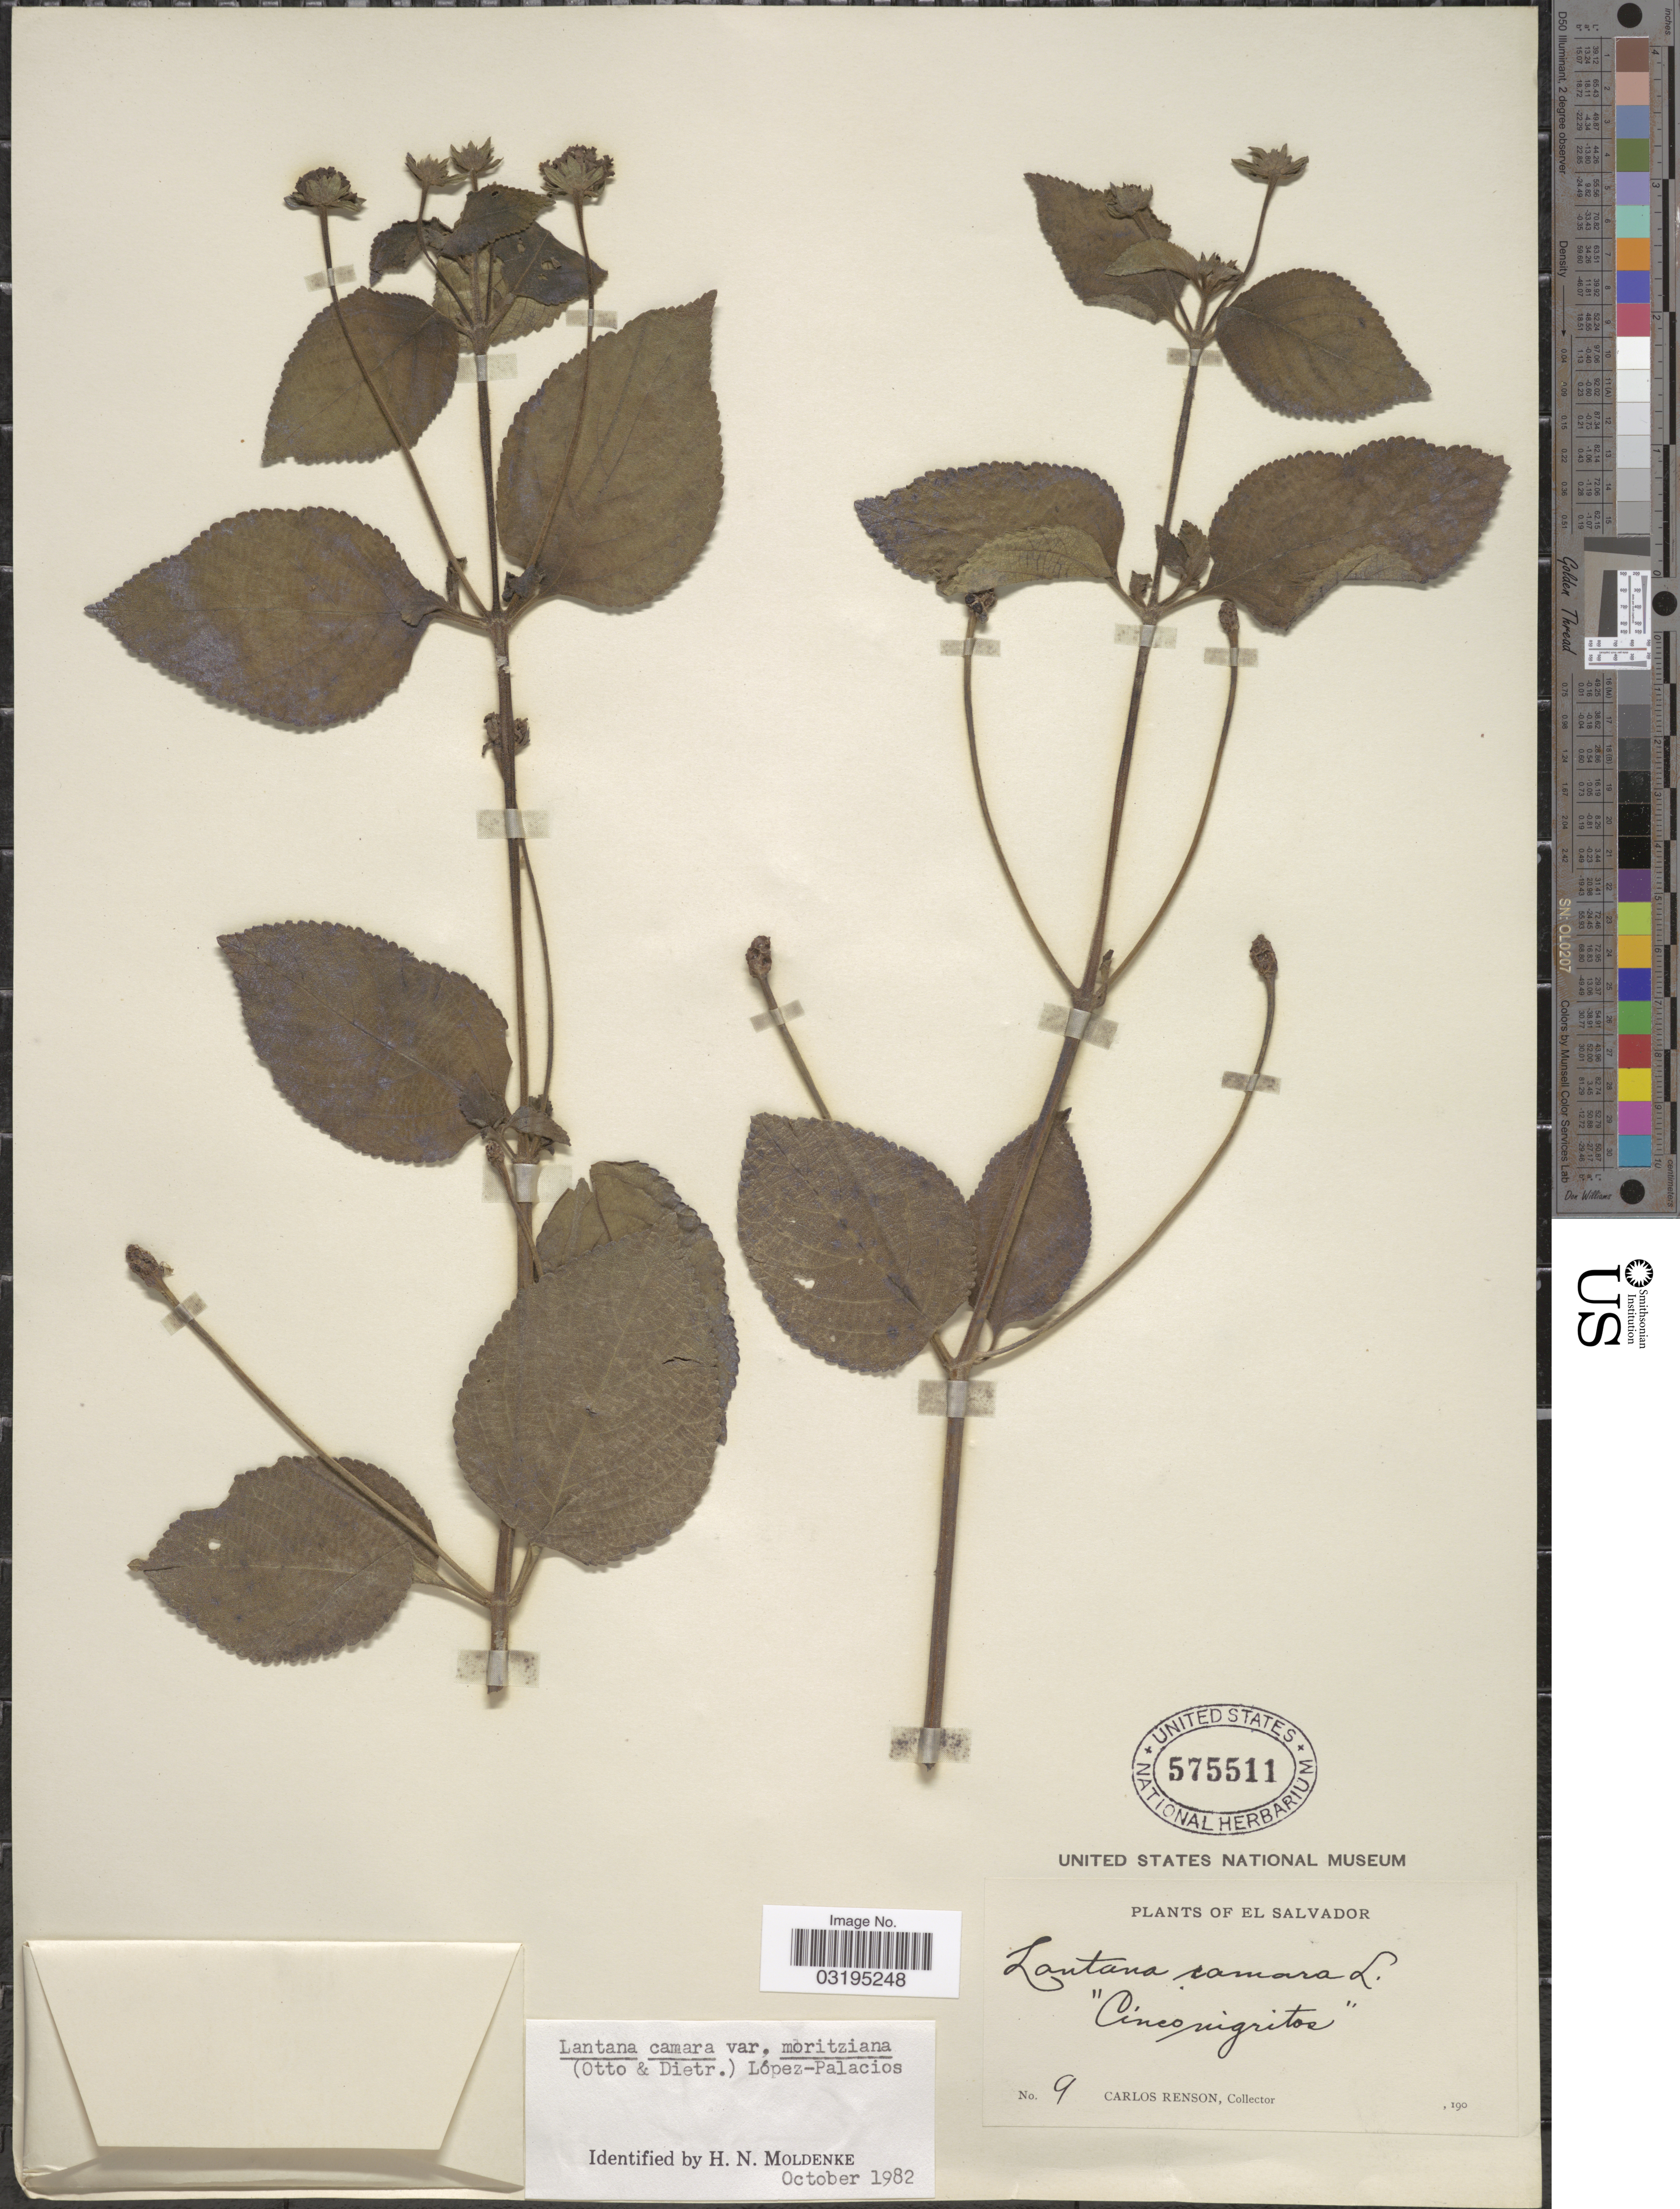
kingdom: Plantae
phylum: Tracheophyta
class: Magnoliopsida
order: Lamiales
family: Verbenaceae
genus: Lantana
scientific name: Lantana camara var. moritziana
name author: (Otto & A. Dietr.) López-Pal.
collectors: C. Renson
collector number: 9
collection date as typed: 190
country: El Salvador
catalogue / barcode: US 575511